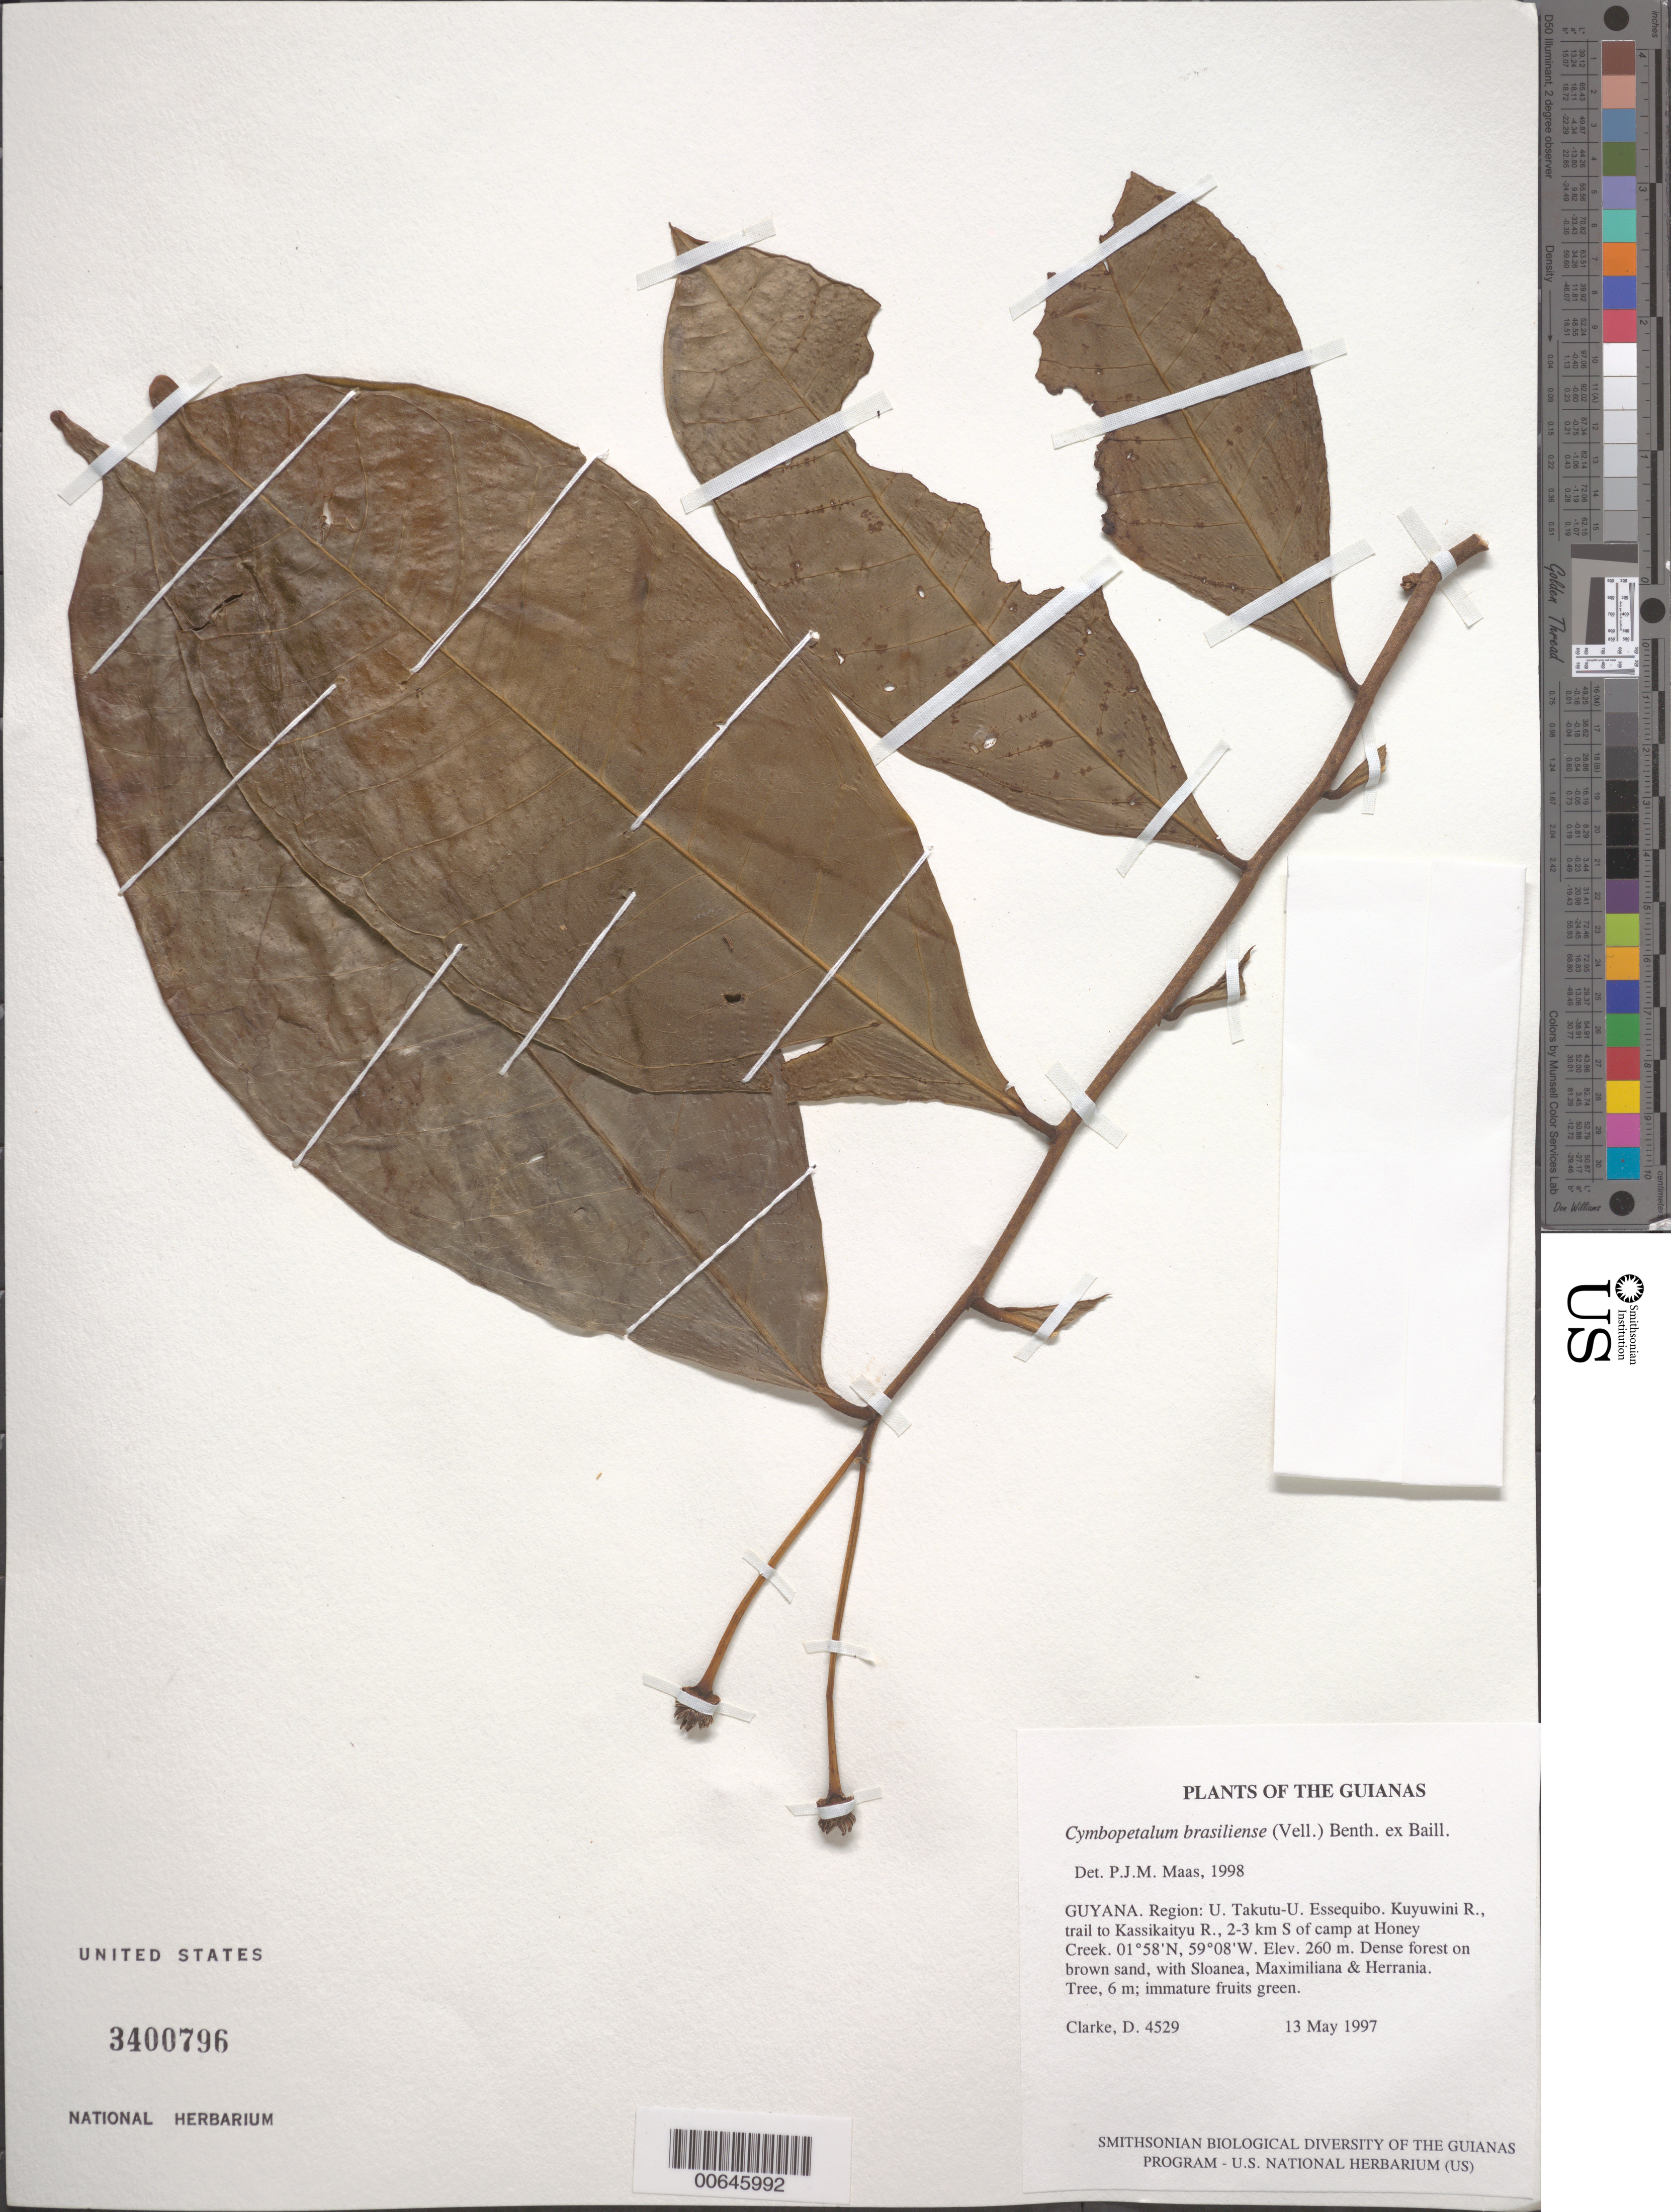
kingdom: Plantae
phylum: Tracheophyta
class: Magnoliopsida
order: Magnoliales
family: Annonaceae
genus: Cymbopetalum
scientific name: Cymbopetalum brasiliense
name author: (Vell.) Benth. ex Baill.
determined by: Maas, Paul J. M.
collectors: H. D. Clarke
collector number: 4529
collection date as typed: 13 May 1997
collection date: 1997-05-13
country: Guyana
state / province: U. Takutu-U. Essequibo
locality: Kuyuwini R., trail to Kassikaityu R., 2-3 km S of camp at Honey Creek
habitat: Dense forest on brown sand, with Sloanea, Maximiliana & Herrania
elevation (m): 260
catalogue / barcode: US 3400796